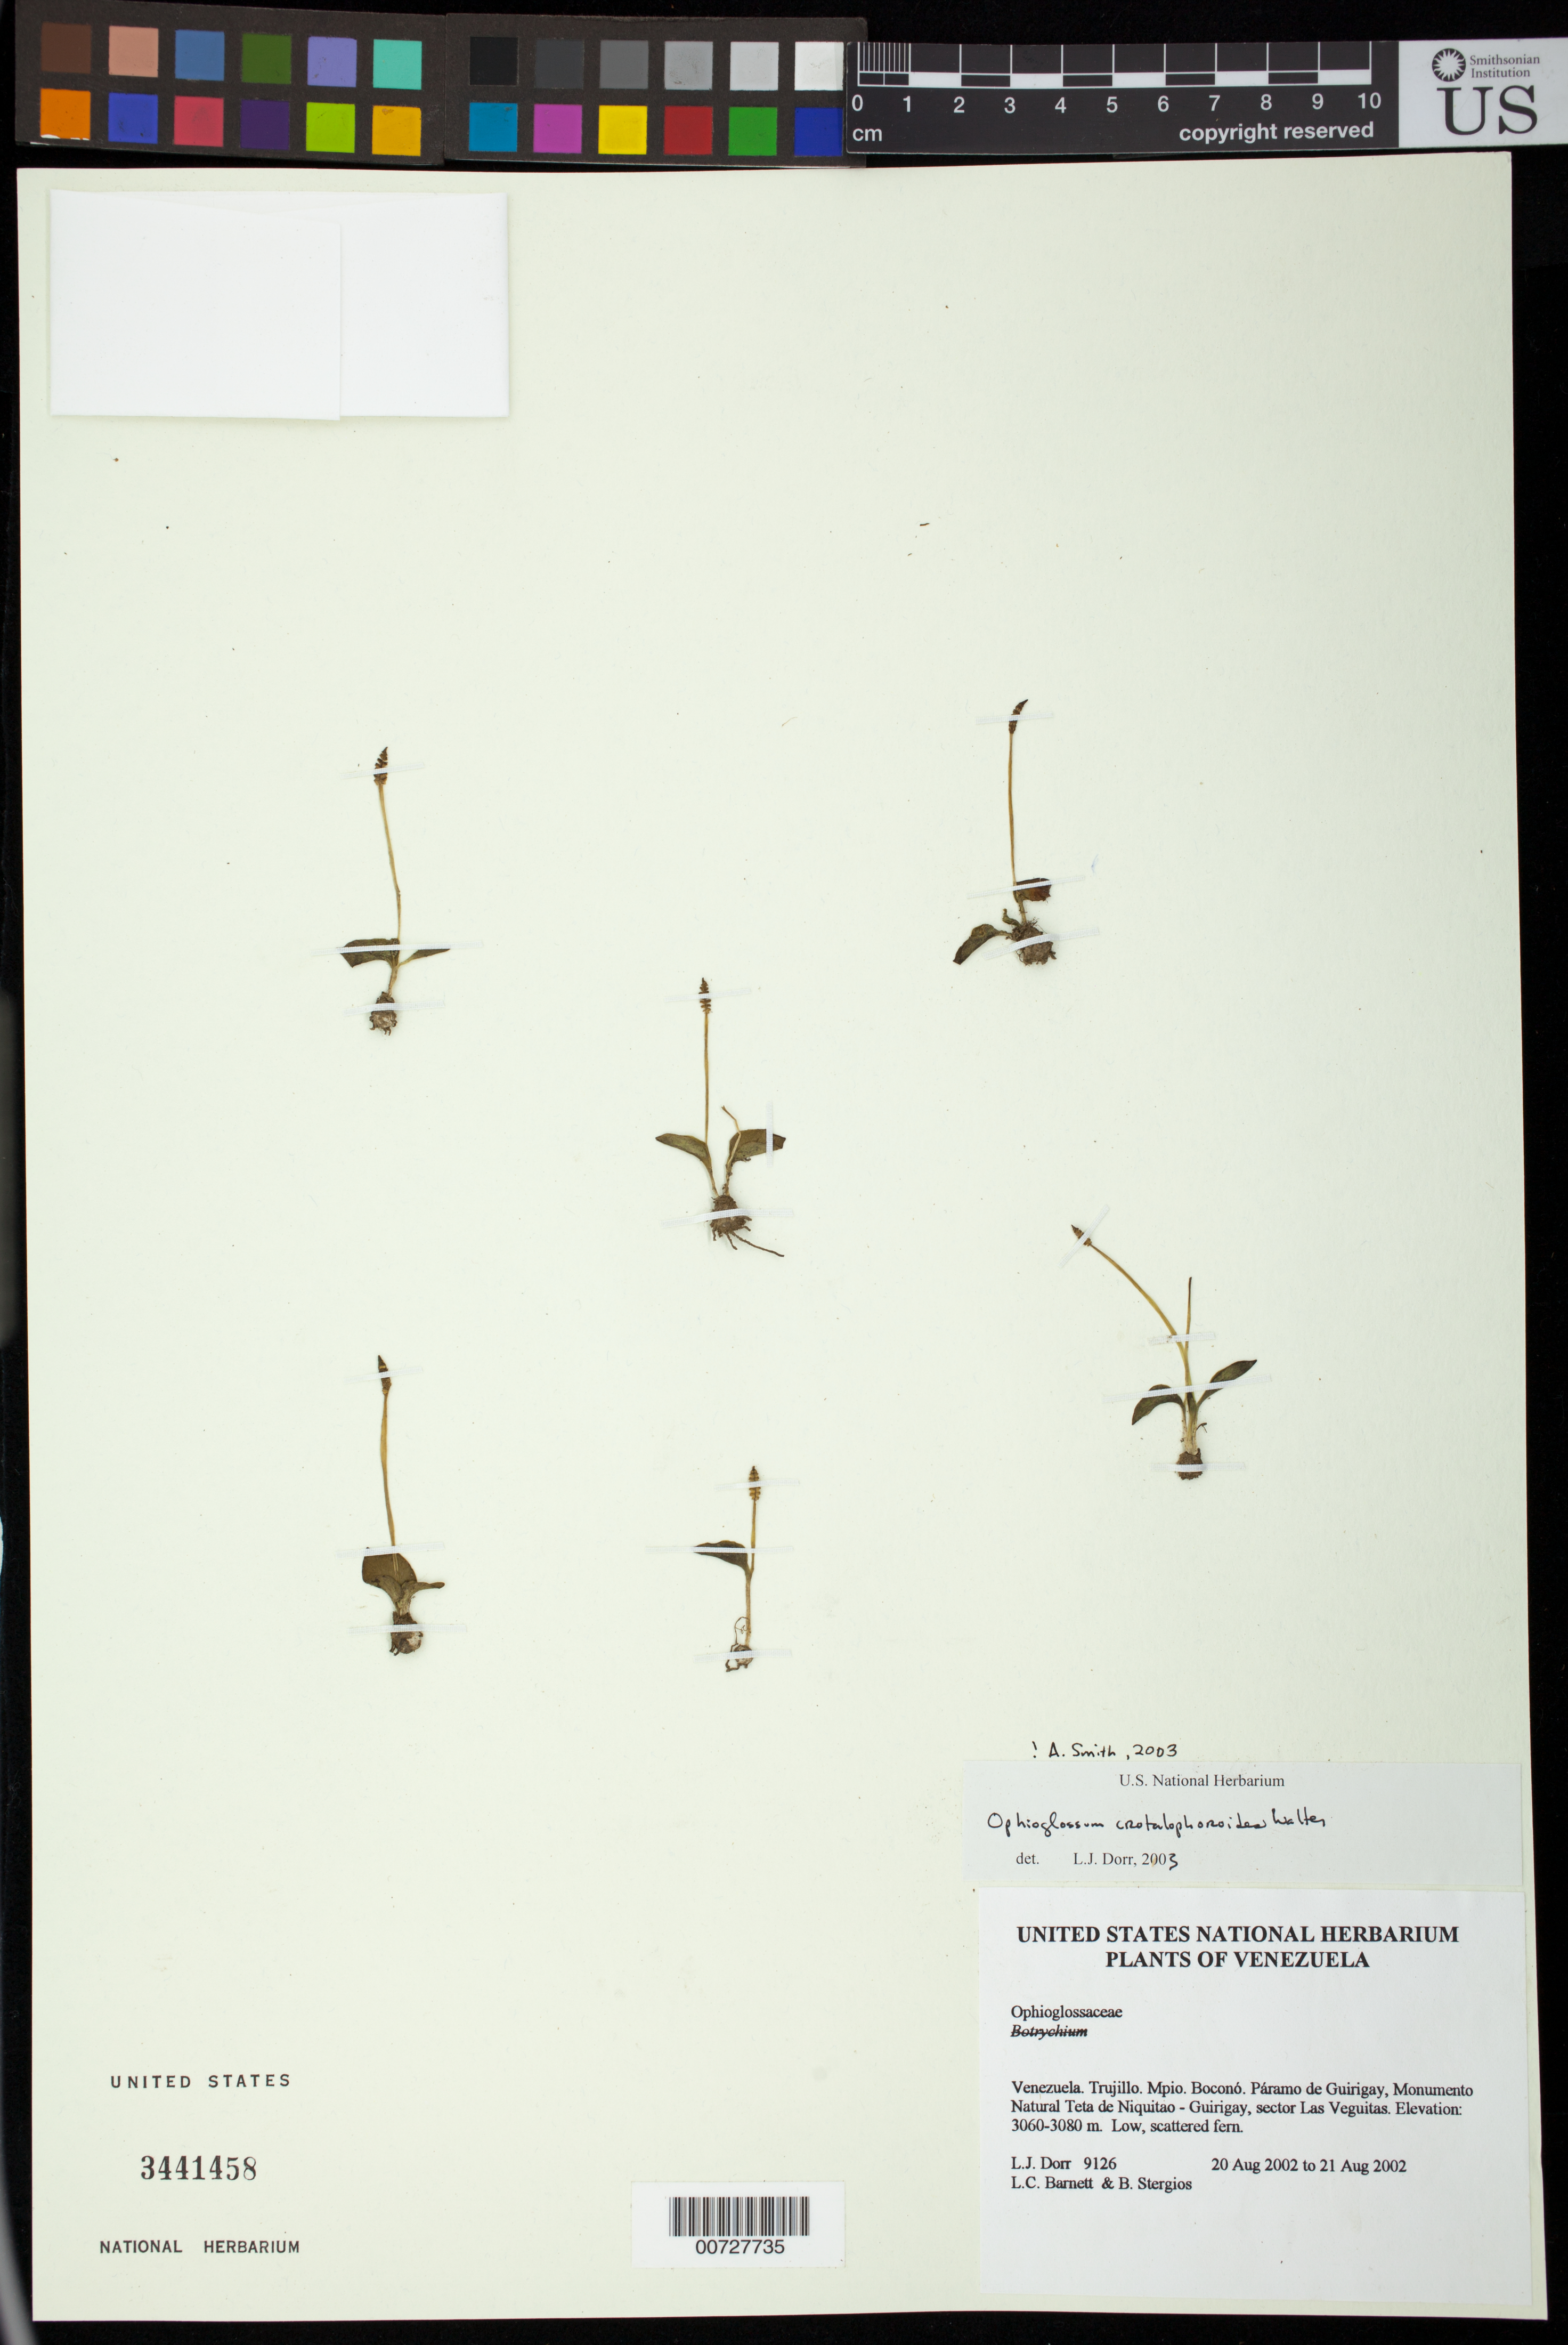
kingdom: Plantae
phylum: Tracheophyta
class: Polypodiopsida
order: Ophioglossales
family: Ophioglossaceae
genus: Ophioglossum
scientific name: Ophioglossum crotalophoroides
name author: Walter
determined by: Dorr, L. J., (BOT), Smithsonian Institution - National Museum of Natural History (UNITED STATES)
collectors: L. J. Dorr, L. C. Barnett & B. G. Stergios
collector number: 9126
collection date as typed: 20 Aug 2002 to 21 Aug 2002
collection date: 2002-08-20/2002-08-21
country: Venezuela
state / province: Trujillo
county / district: Boconó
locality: Páramo de Guirigay, Monumento Natural Teta de Niquitao - Guirigay, sector Las Veguitas.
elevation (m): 3060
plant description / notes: PORT, US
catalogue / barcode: US 3441458